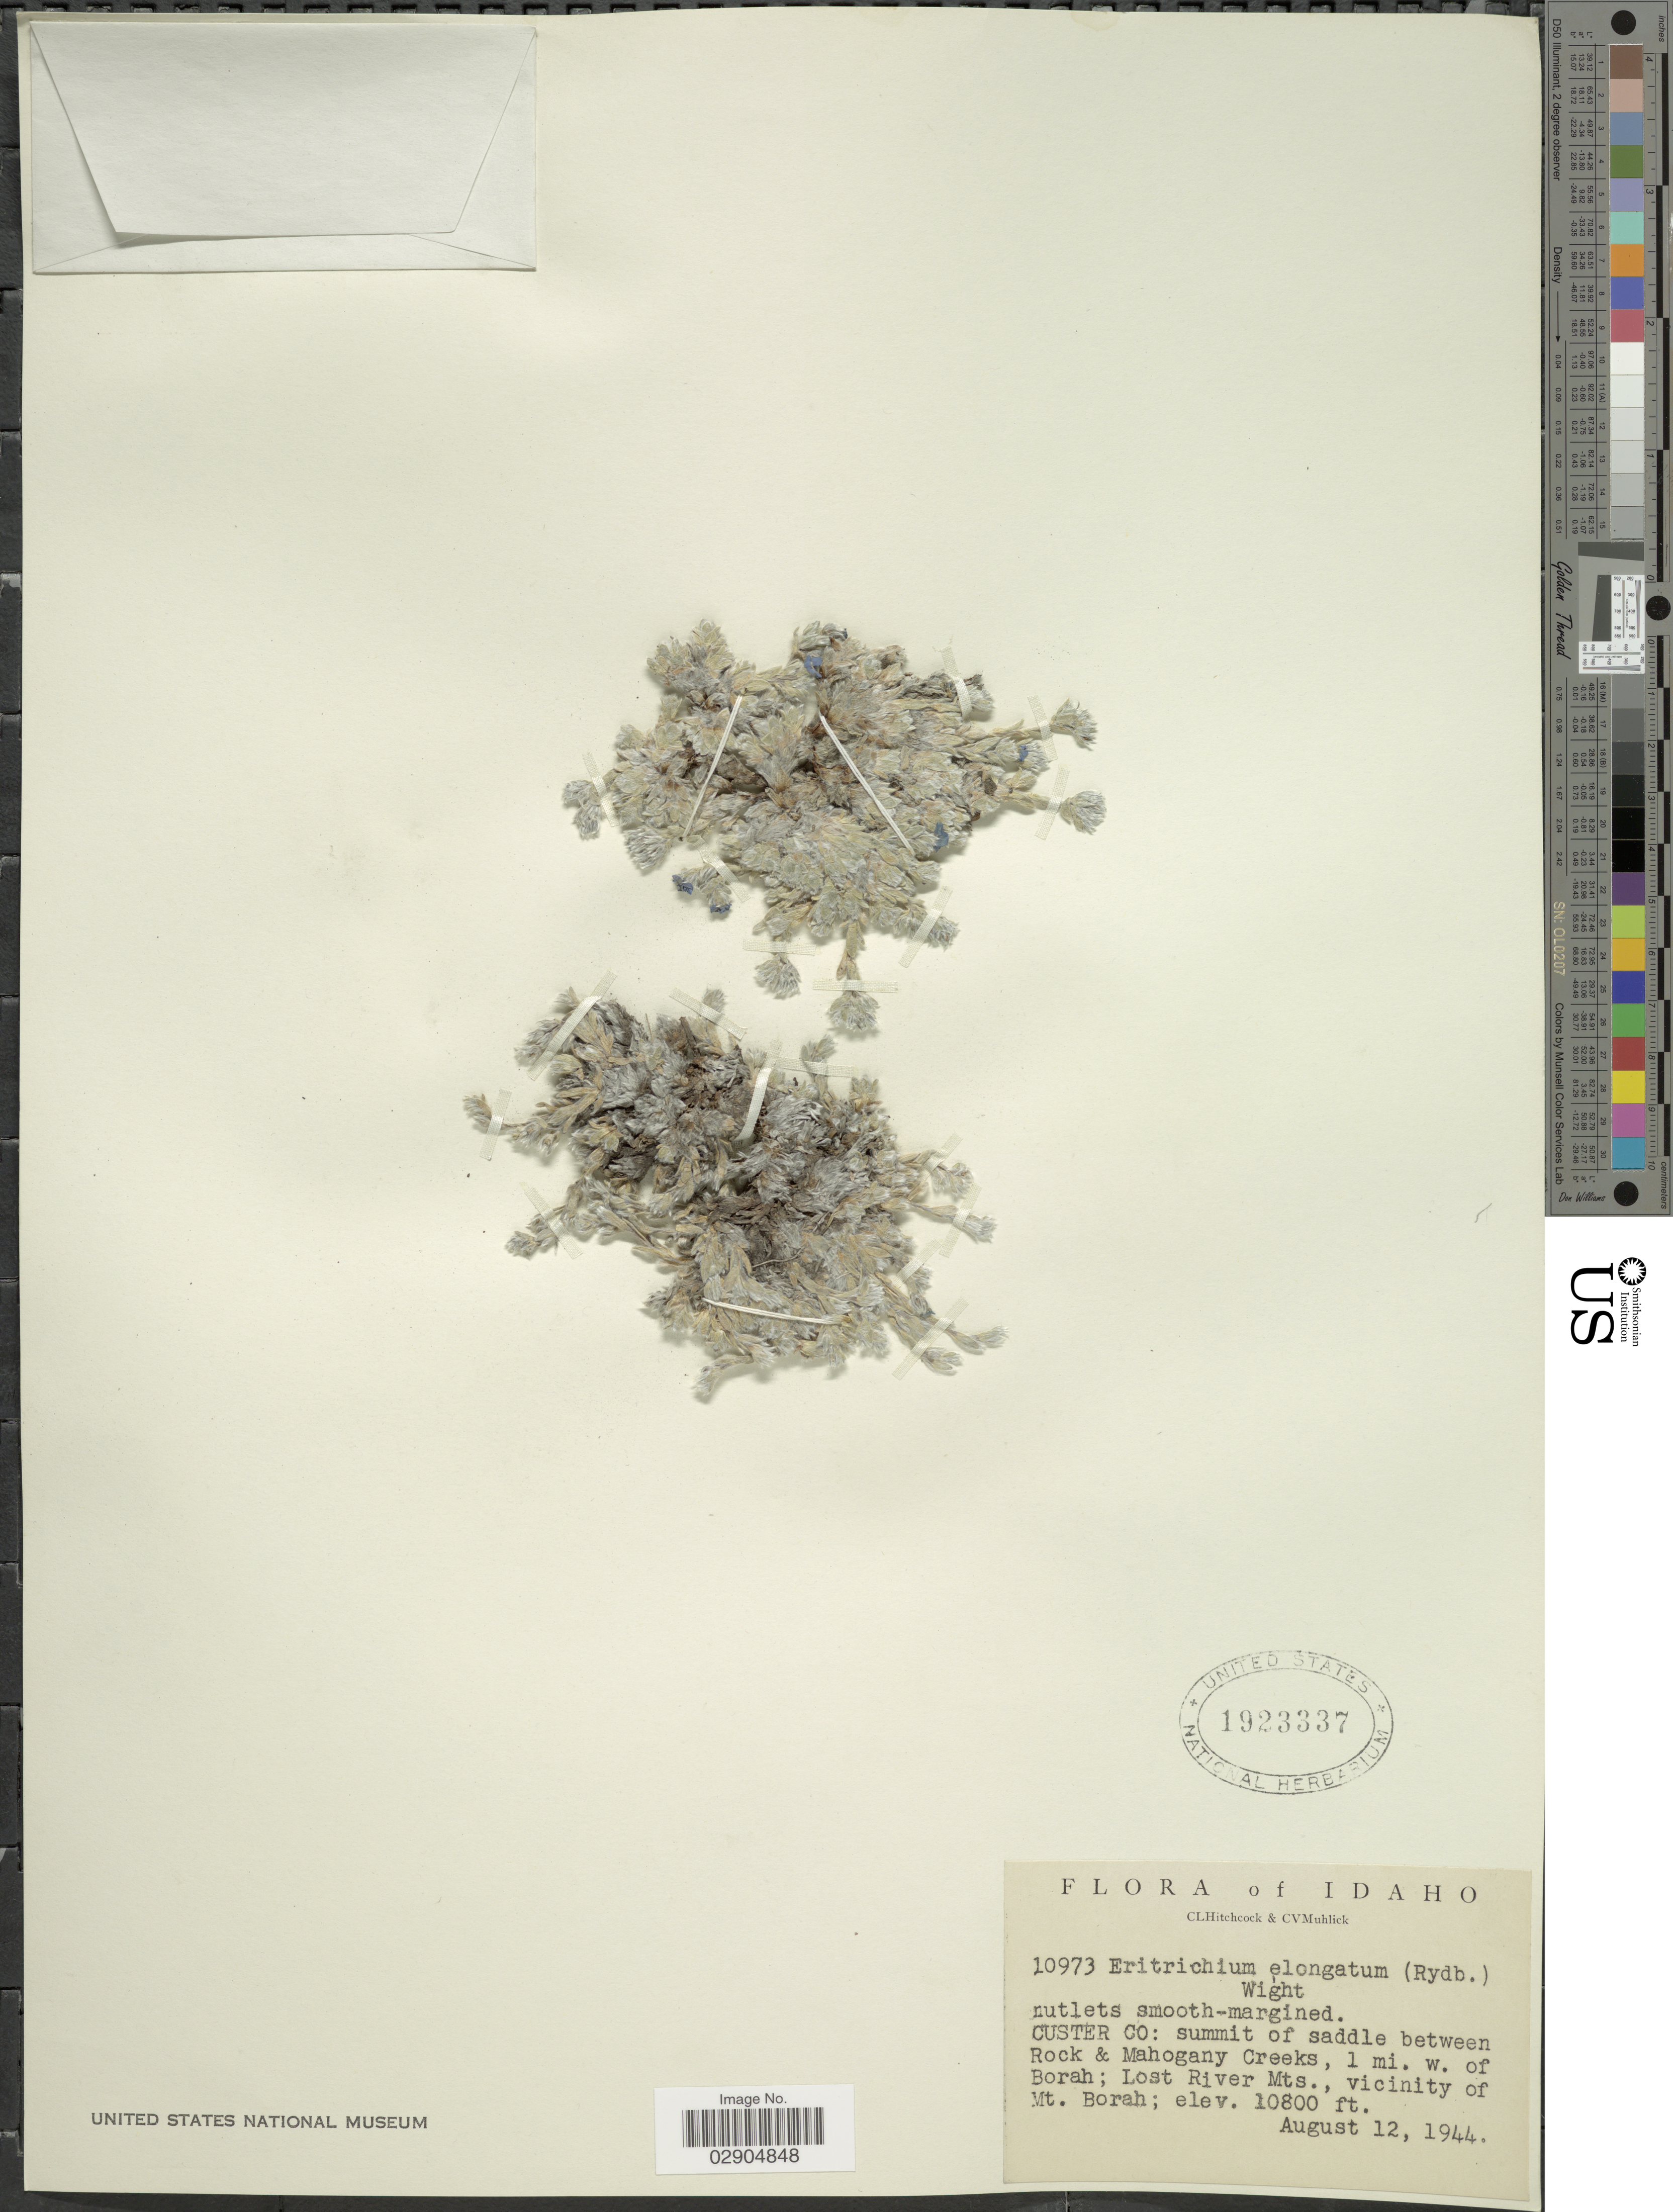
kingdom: Plantae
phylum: Tracheophyta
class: Magnoliopsida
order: Boraginales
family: Boraginaceae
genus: Eritrichium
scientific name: Eritrichium elongatum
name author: (Rydb.) W. Wight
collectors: C. L. Hitchcock & C. V. Muhlick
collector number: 10973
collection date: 1944-08-12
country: United States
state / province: Idaho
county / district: Custer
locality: summit of saddle between Rock & Mahogany Creeks, 1 mi. w. of Borah; Lost River Mts., vicinity of Mt. Borah.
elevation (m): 3292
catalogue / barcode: US 1923337